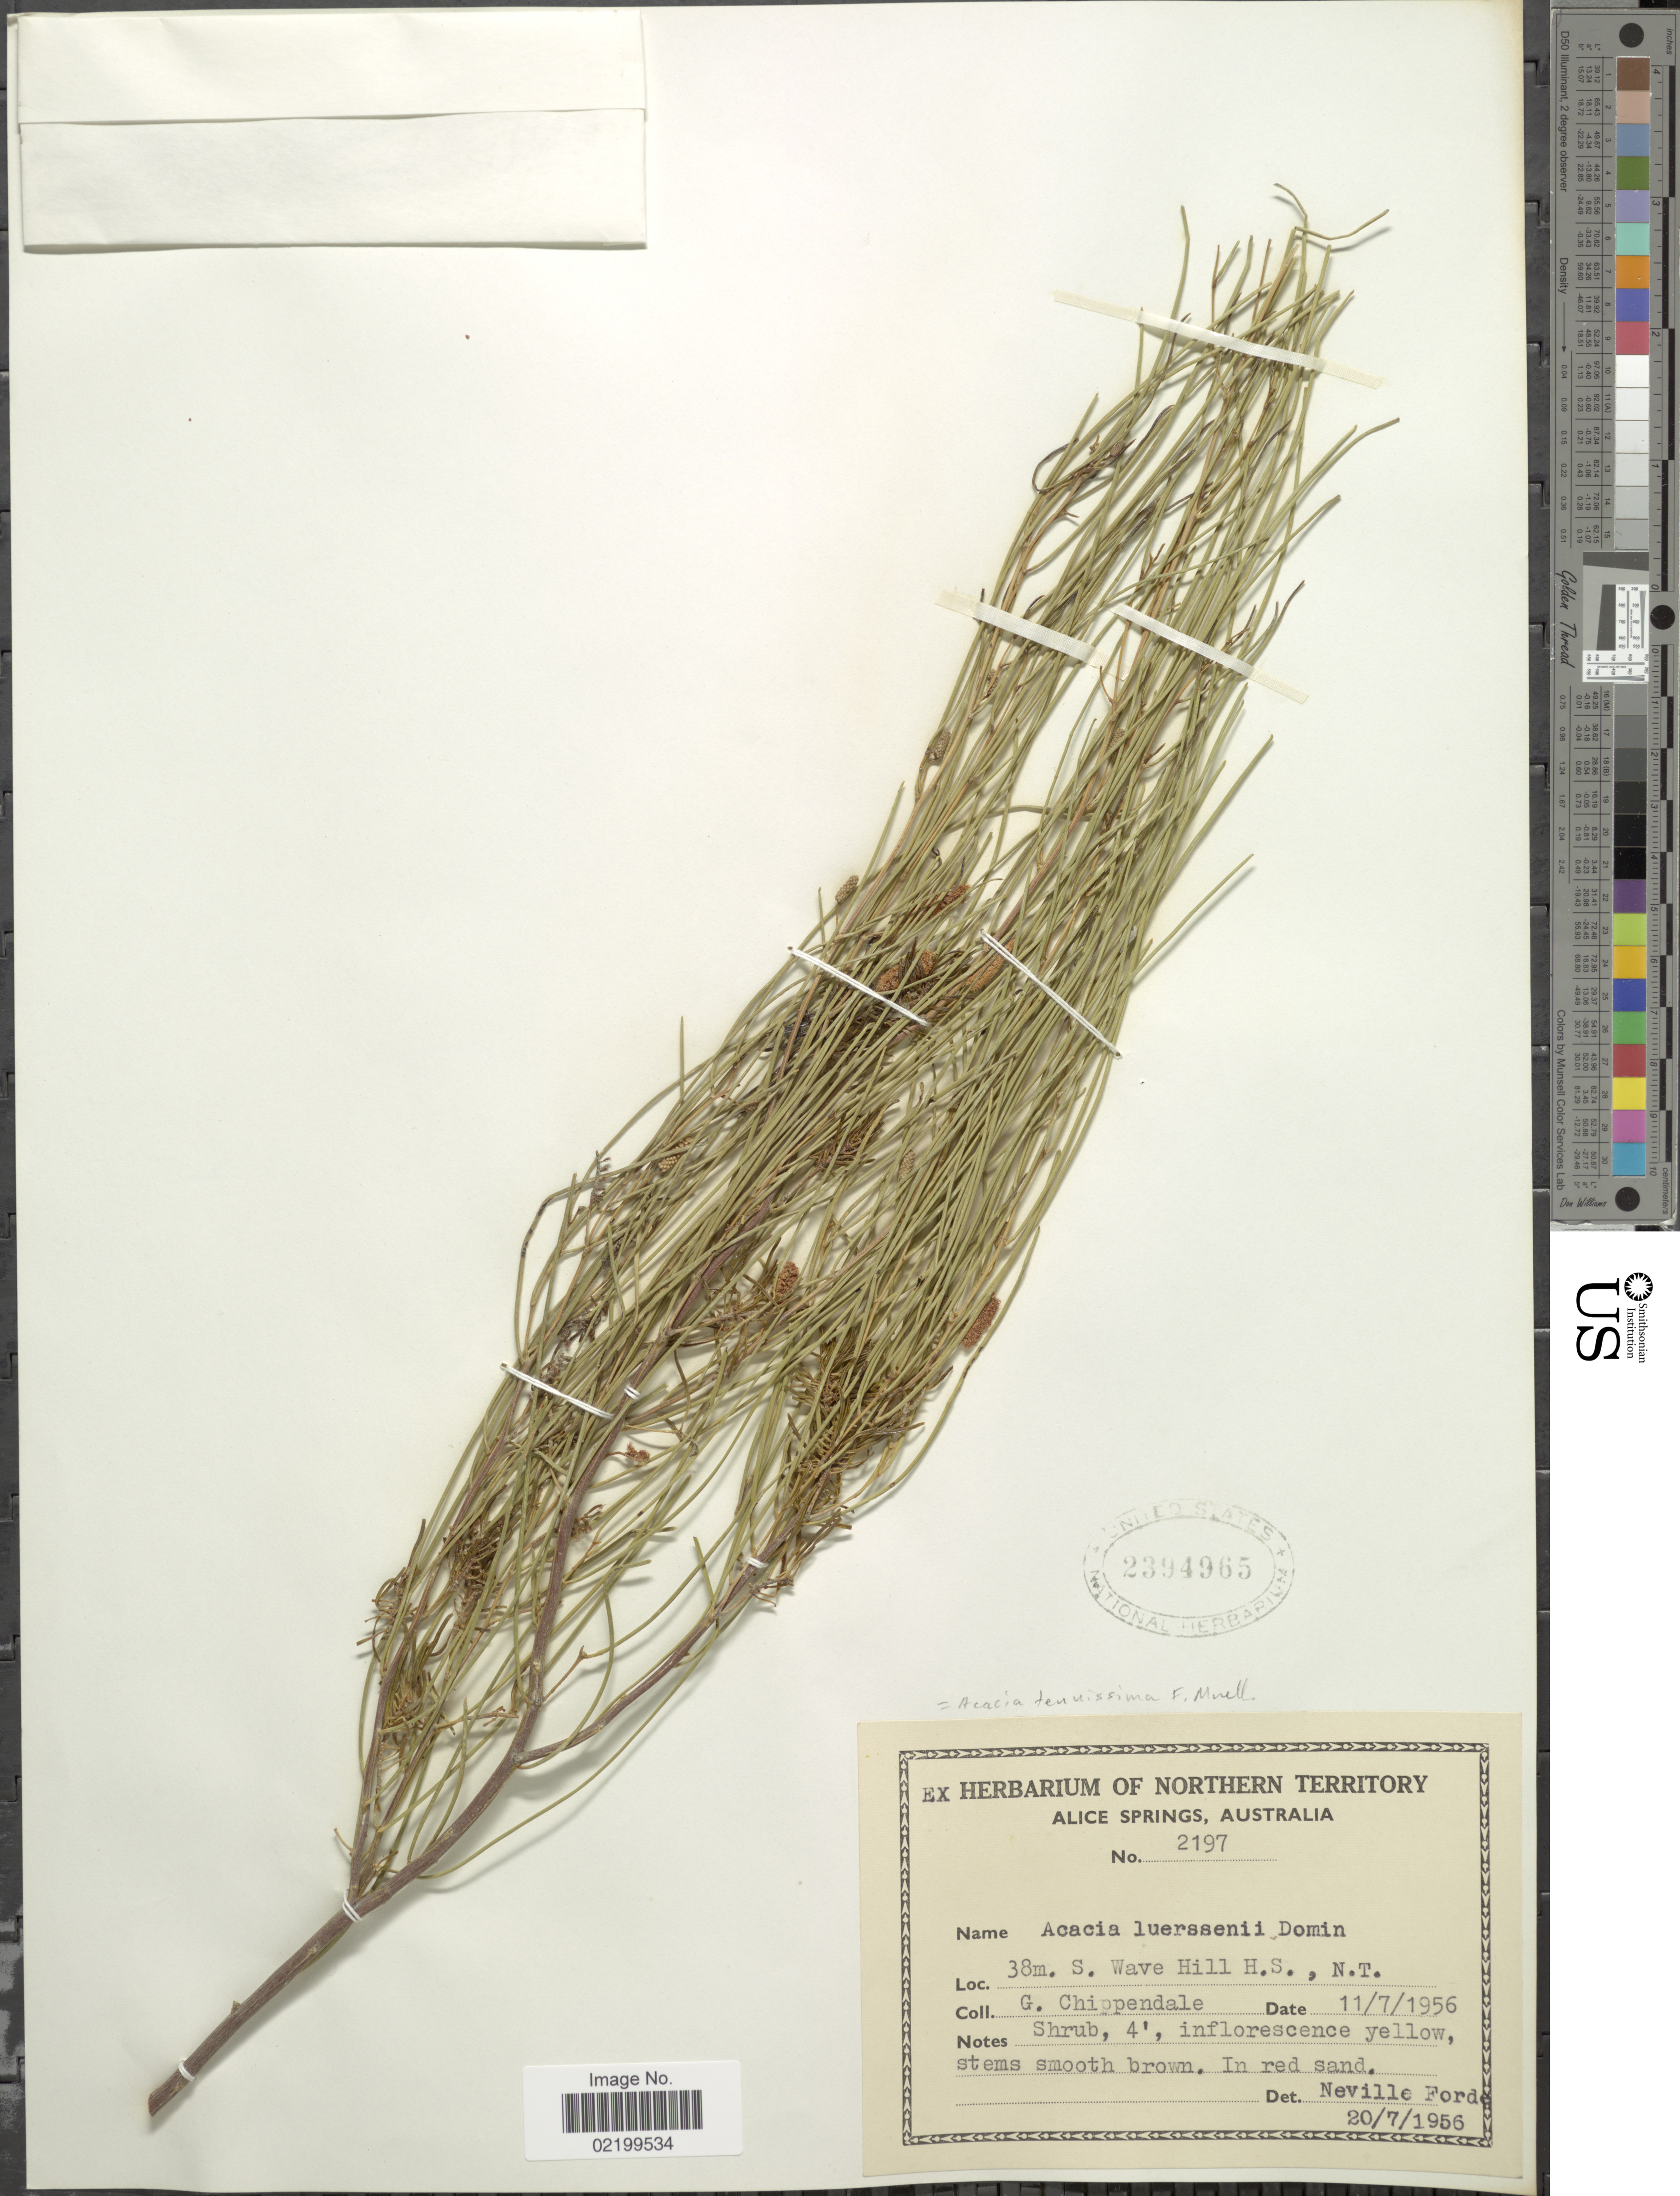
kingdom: Plantae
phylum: Tracheophyta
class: Magnoliopsida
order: Fabales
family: Fabaceae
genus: Acacia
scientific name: Acacia tenuissima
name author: F. Muell.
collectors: G. Chippendale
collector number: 2197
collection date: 1956-07-11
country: Australia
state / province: Northern Territory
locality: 38m. S. Wave Hills H.S., N.T.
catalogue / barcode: US 2394965